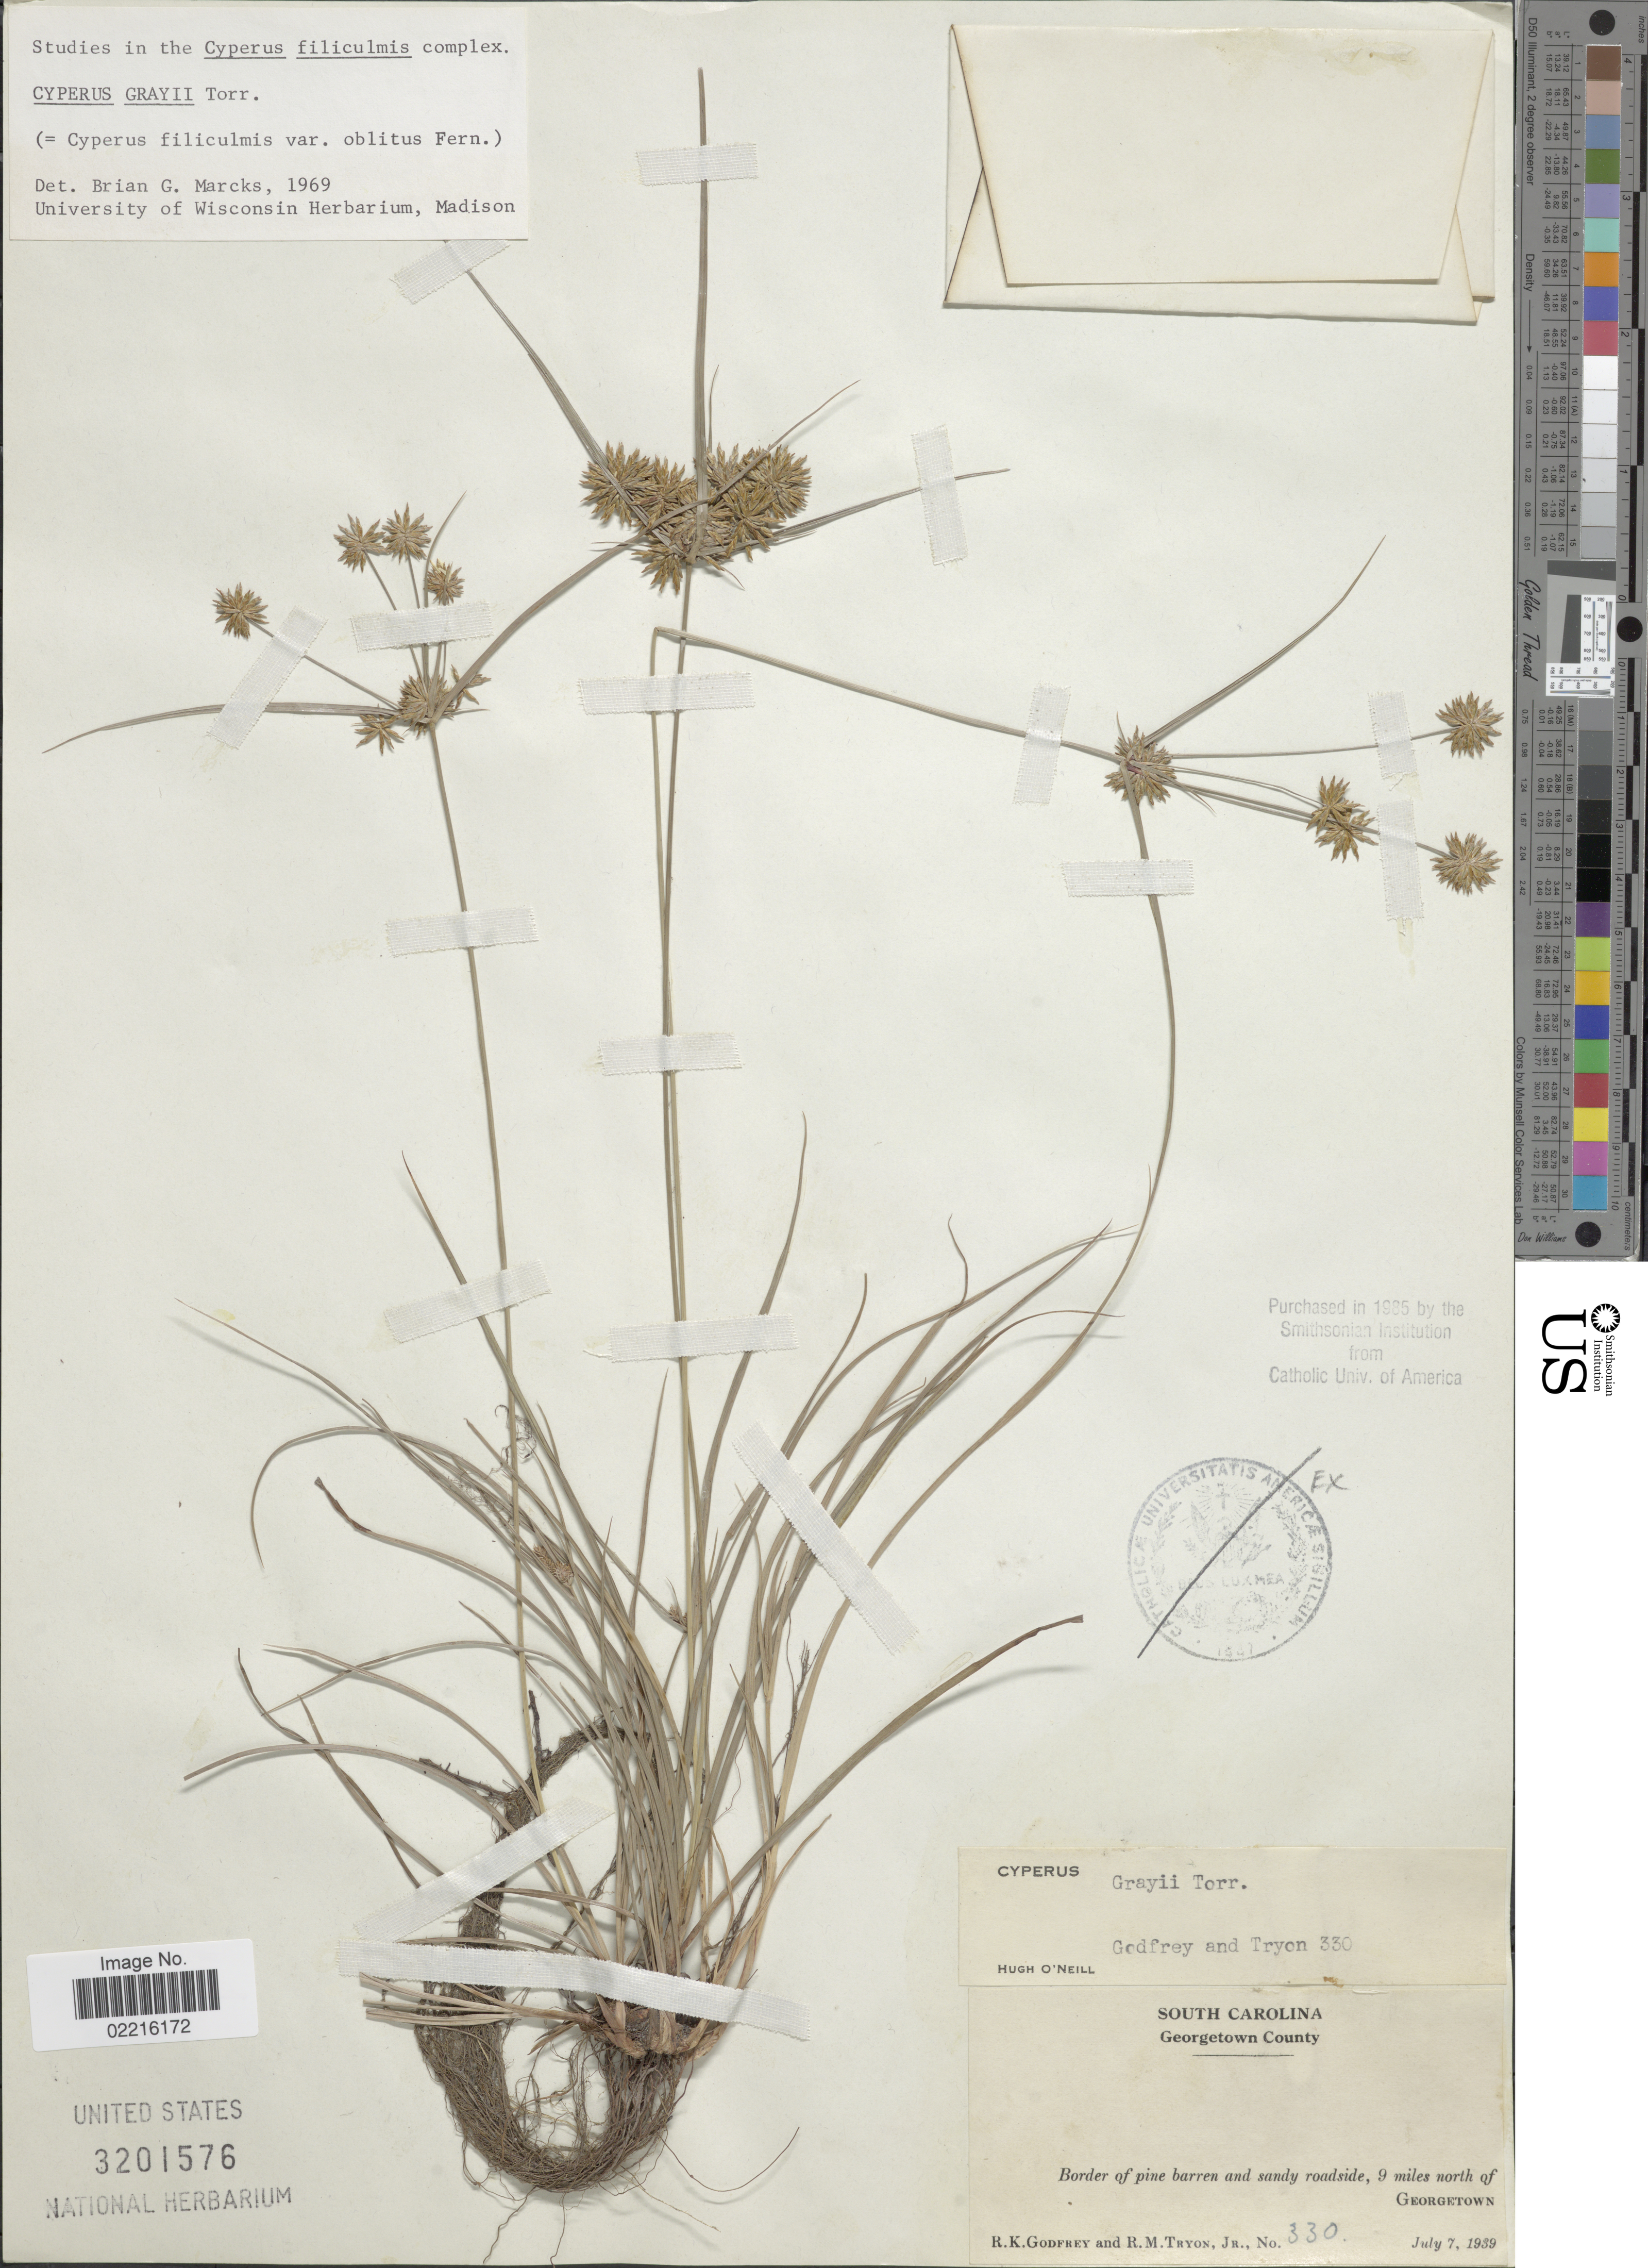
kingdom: Plantae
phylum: Tracheophyta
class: Liliopsida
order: Poales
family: Cyperaceae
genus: Cyperus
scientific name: Cyperus grayi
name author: Torr.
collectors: R. K. Godfrey & R. M. Tryon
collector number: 330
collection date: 1939-07-07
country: United States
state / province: South Carolina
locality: Georgetown County, Border of pine barren and sandy roadside, 9 miles north of Georgetown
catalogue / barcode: US 3201576